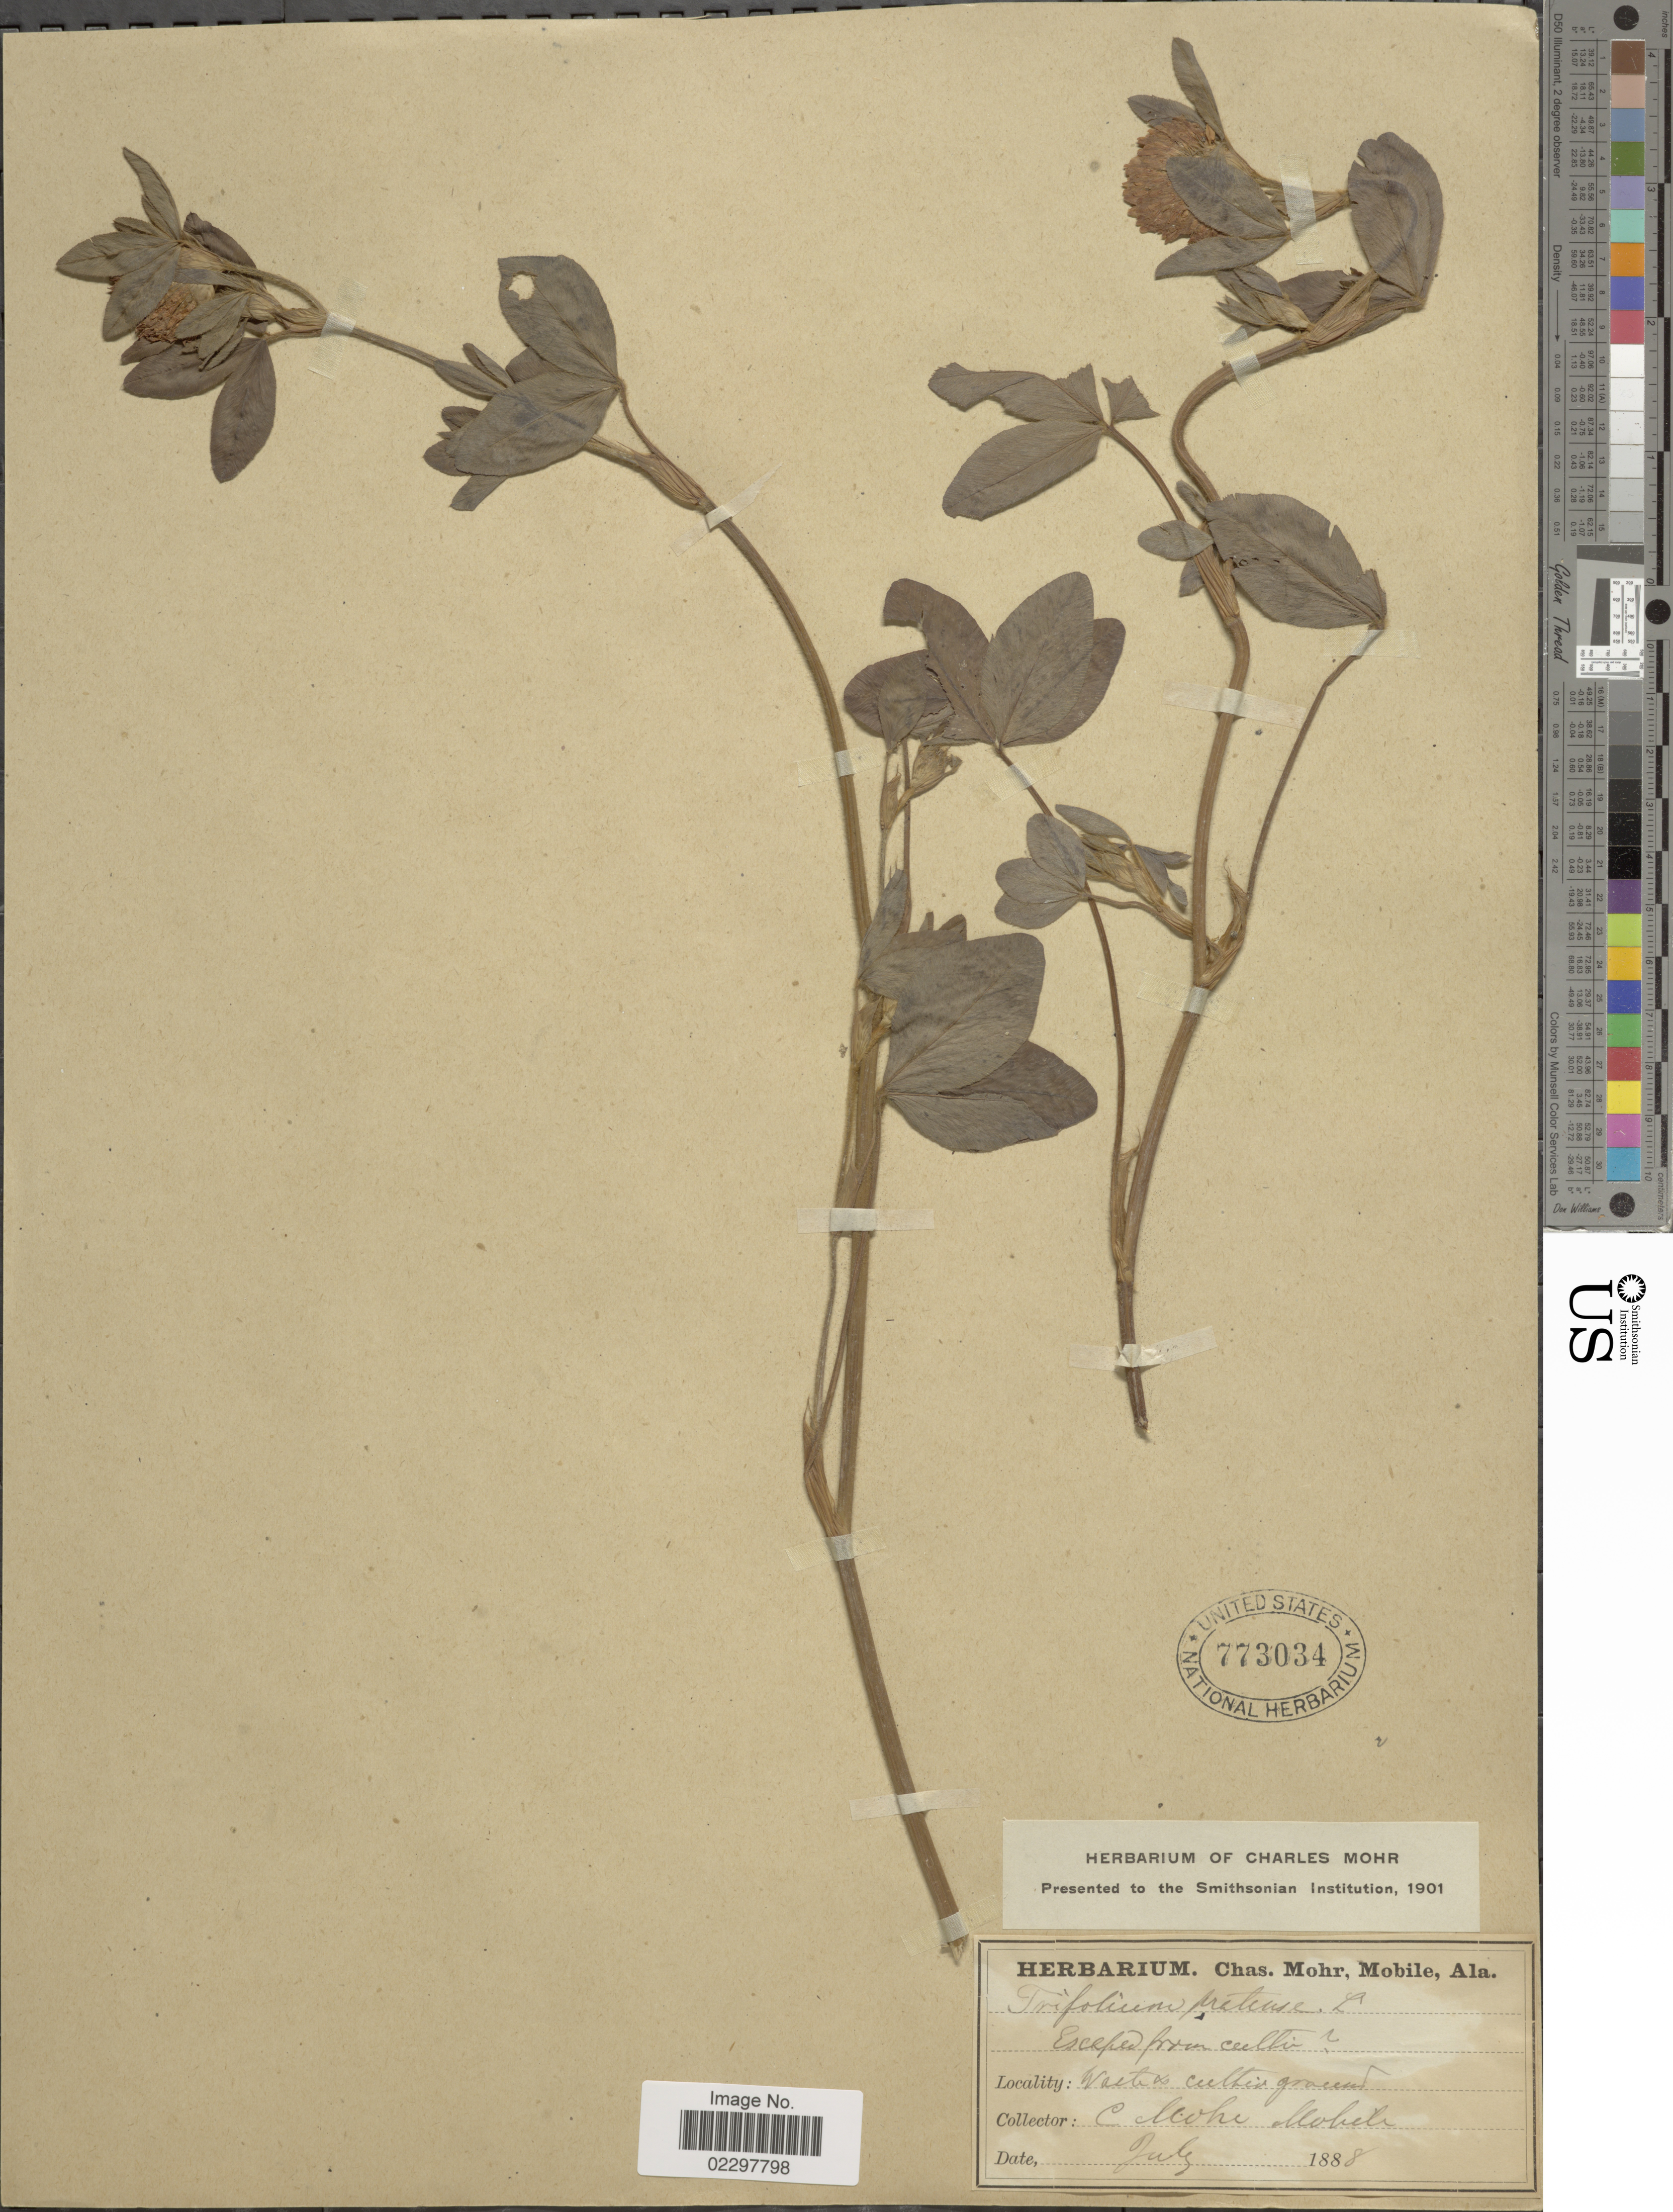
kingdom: Plantae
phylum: Tracheophyta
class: Magnoliopsida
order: Fabales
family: Fabaceae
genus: Trifolium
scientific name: Trifolium pratense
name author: L.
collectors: C. T. Mohr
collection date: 1888-07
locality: Waste cultis ground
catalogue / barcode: US 773034